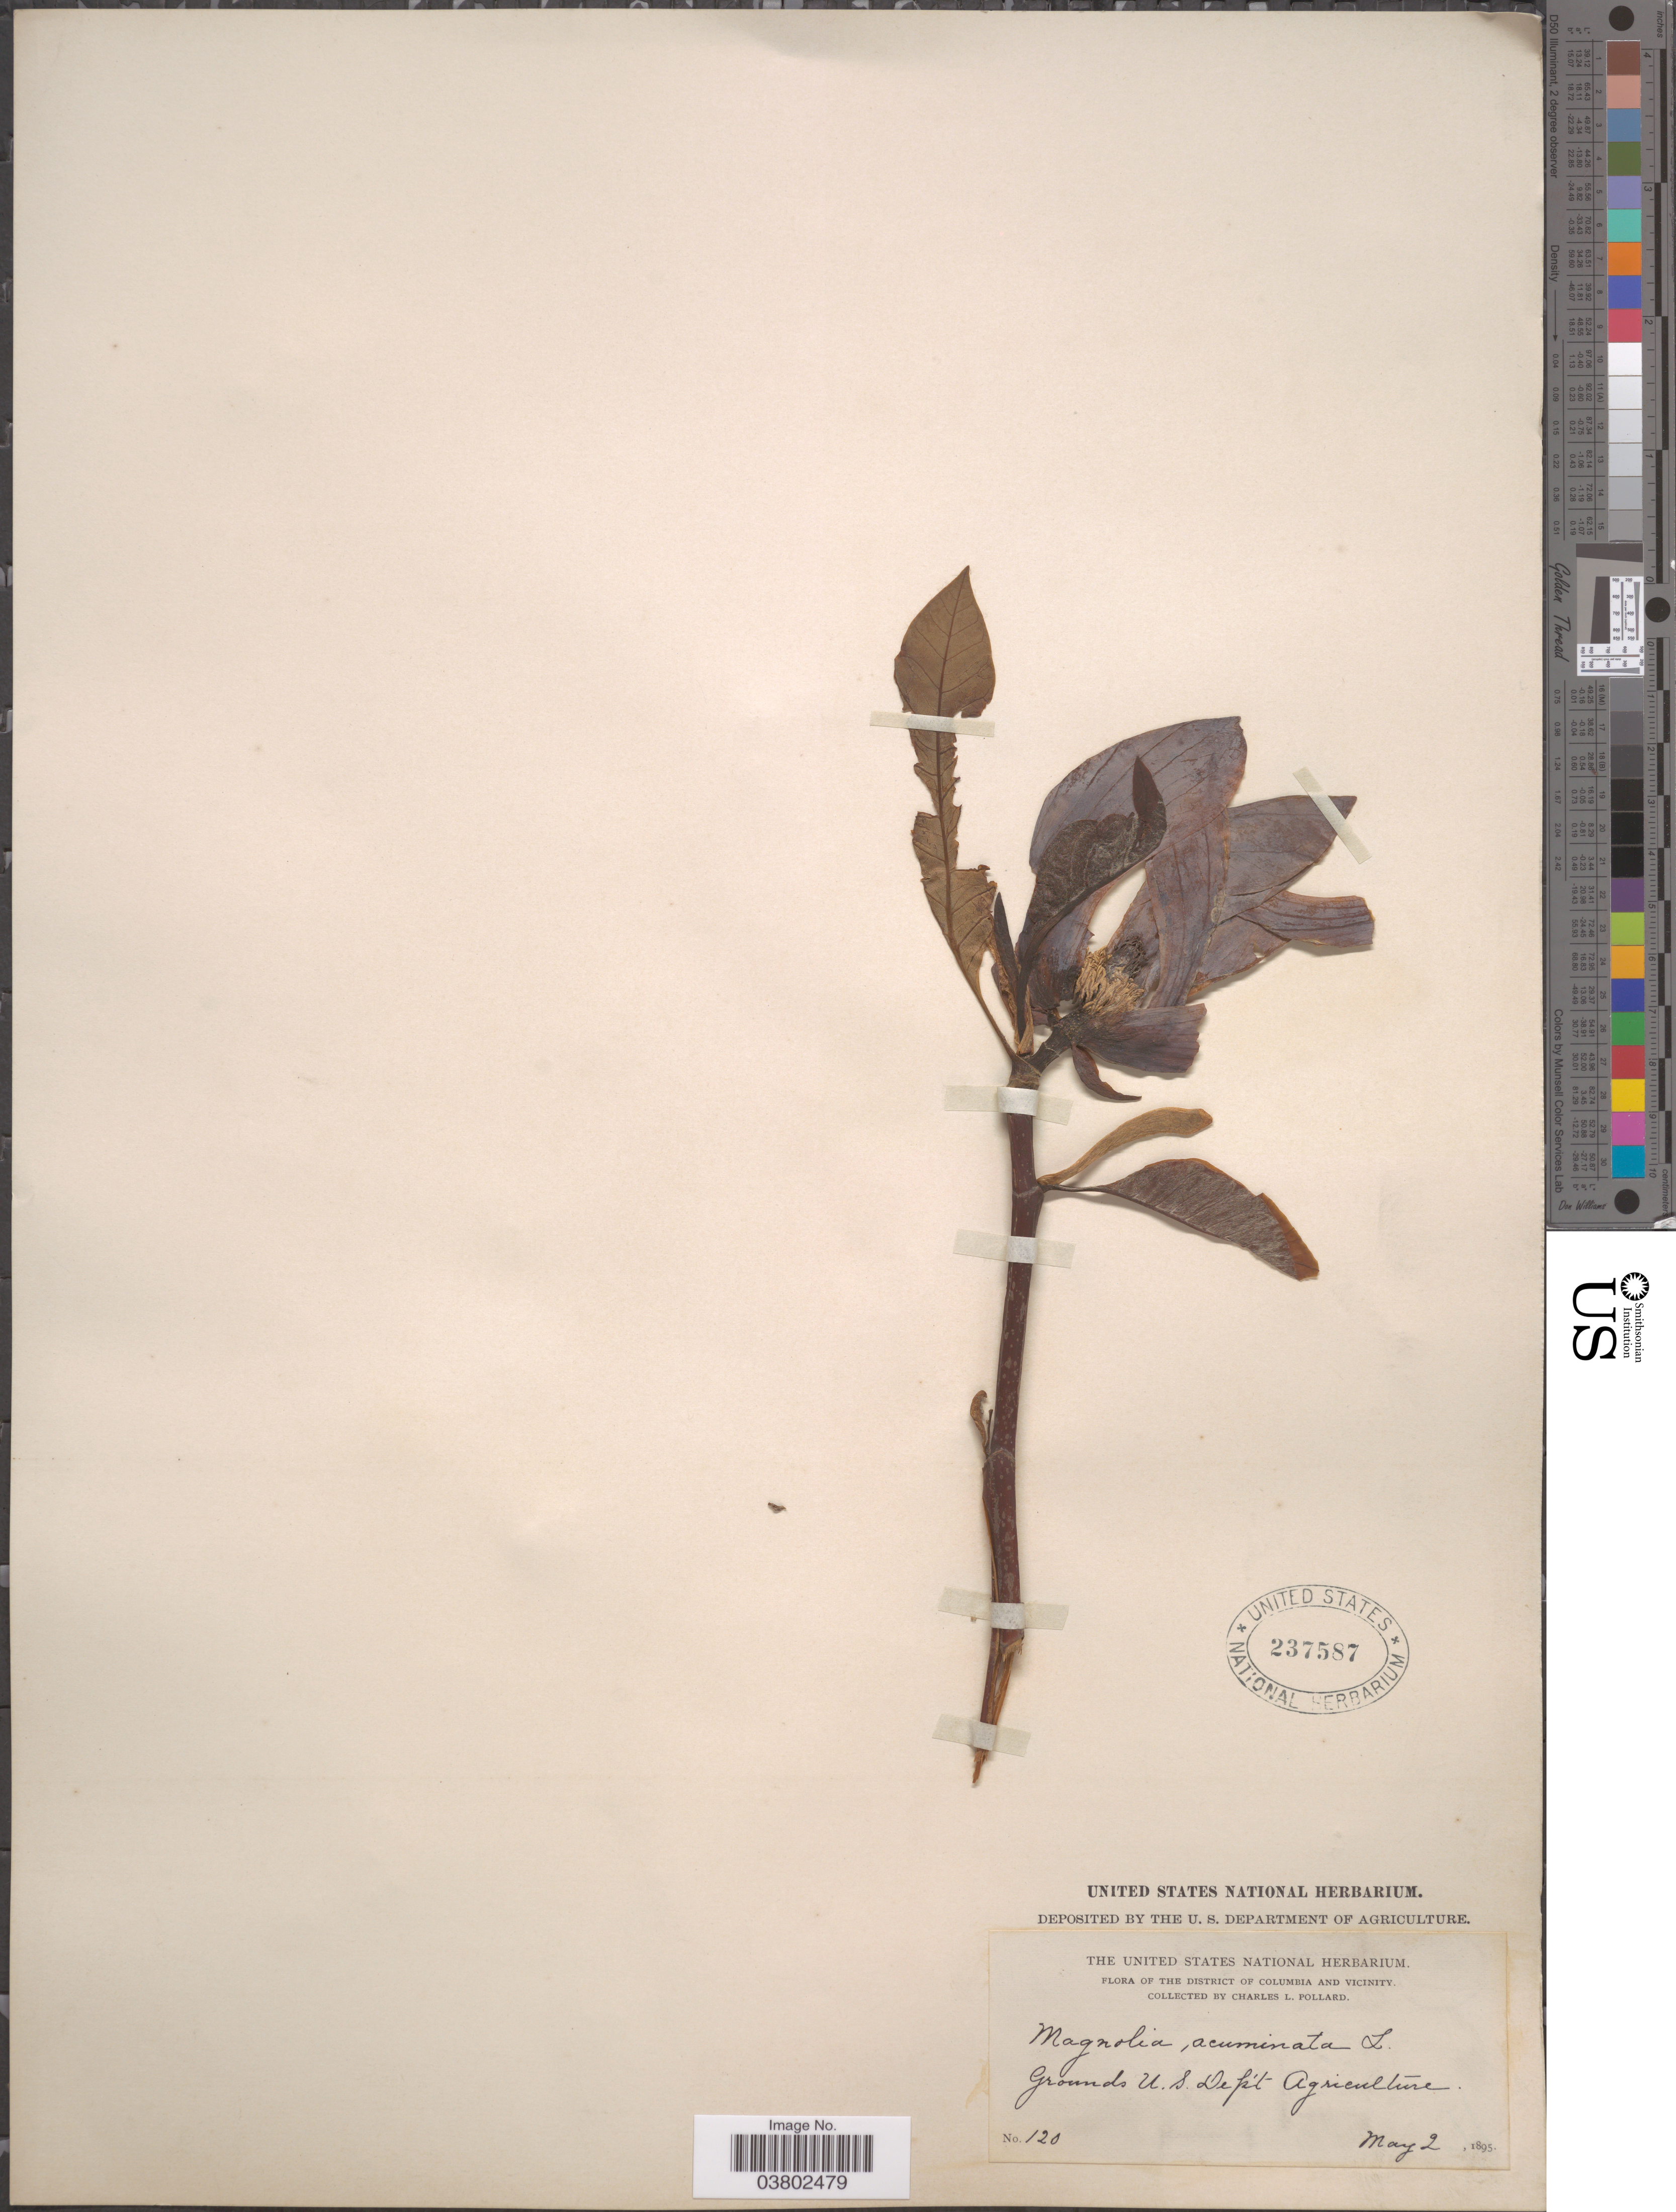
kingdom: Plantae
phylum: Tracheophyta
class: Magnoliopsida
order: Magnoliales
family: Magnoliaceae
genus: Magnolia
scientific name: Magnolia acuminata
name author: (L.) L.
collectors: C. L. Pollard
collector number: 120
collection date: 1895-05-02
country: United States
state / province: District of Columbia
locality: District of Columbia and vicinity. Grounds U.S. Dep't Agriculture.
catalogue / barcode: US 237587